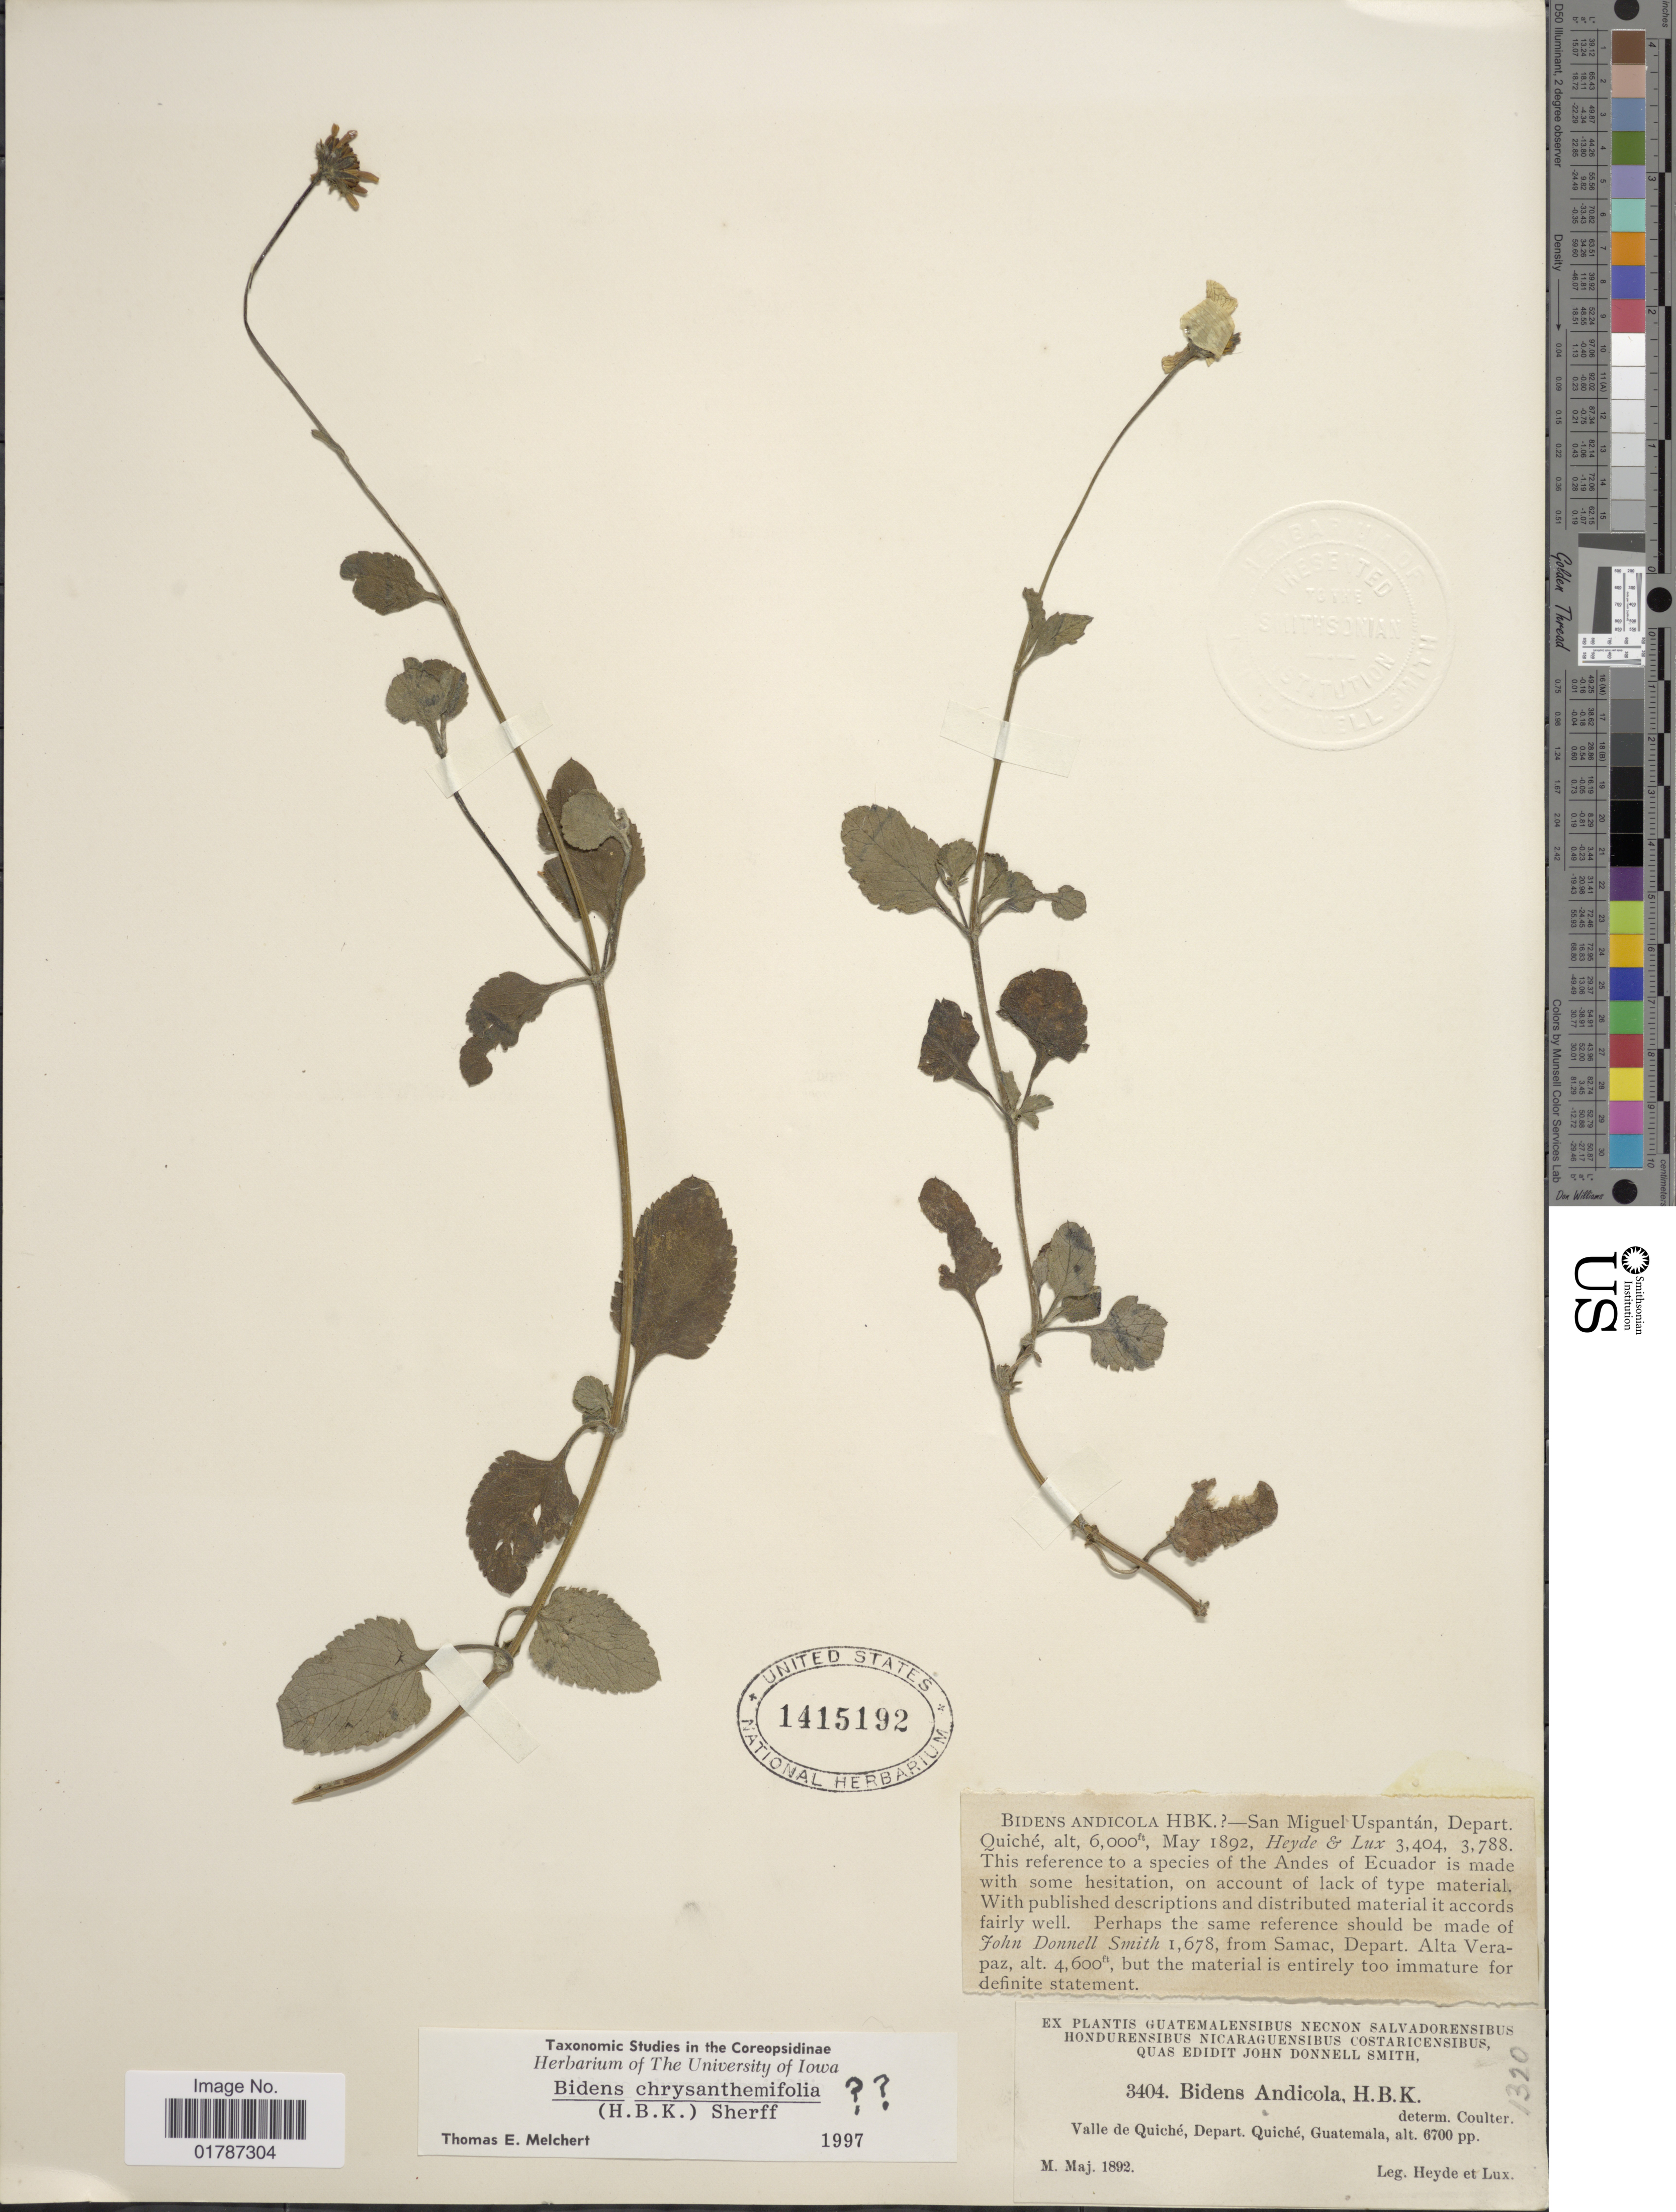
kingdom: Plantae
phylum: Tracheophyta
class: Magnoliopsida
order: Asterales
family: Asteraceae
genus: Bidens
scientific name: Bidens chrysanthemifolia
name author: (Kunth) Sherff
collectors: Heyde & Lux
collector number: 3404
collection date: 1892-05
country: Guatemala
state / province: El Quiché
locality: Valle de Quiche, Depart. Quiche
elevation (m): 2042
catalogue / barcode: US 1415192